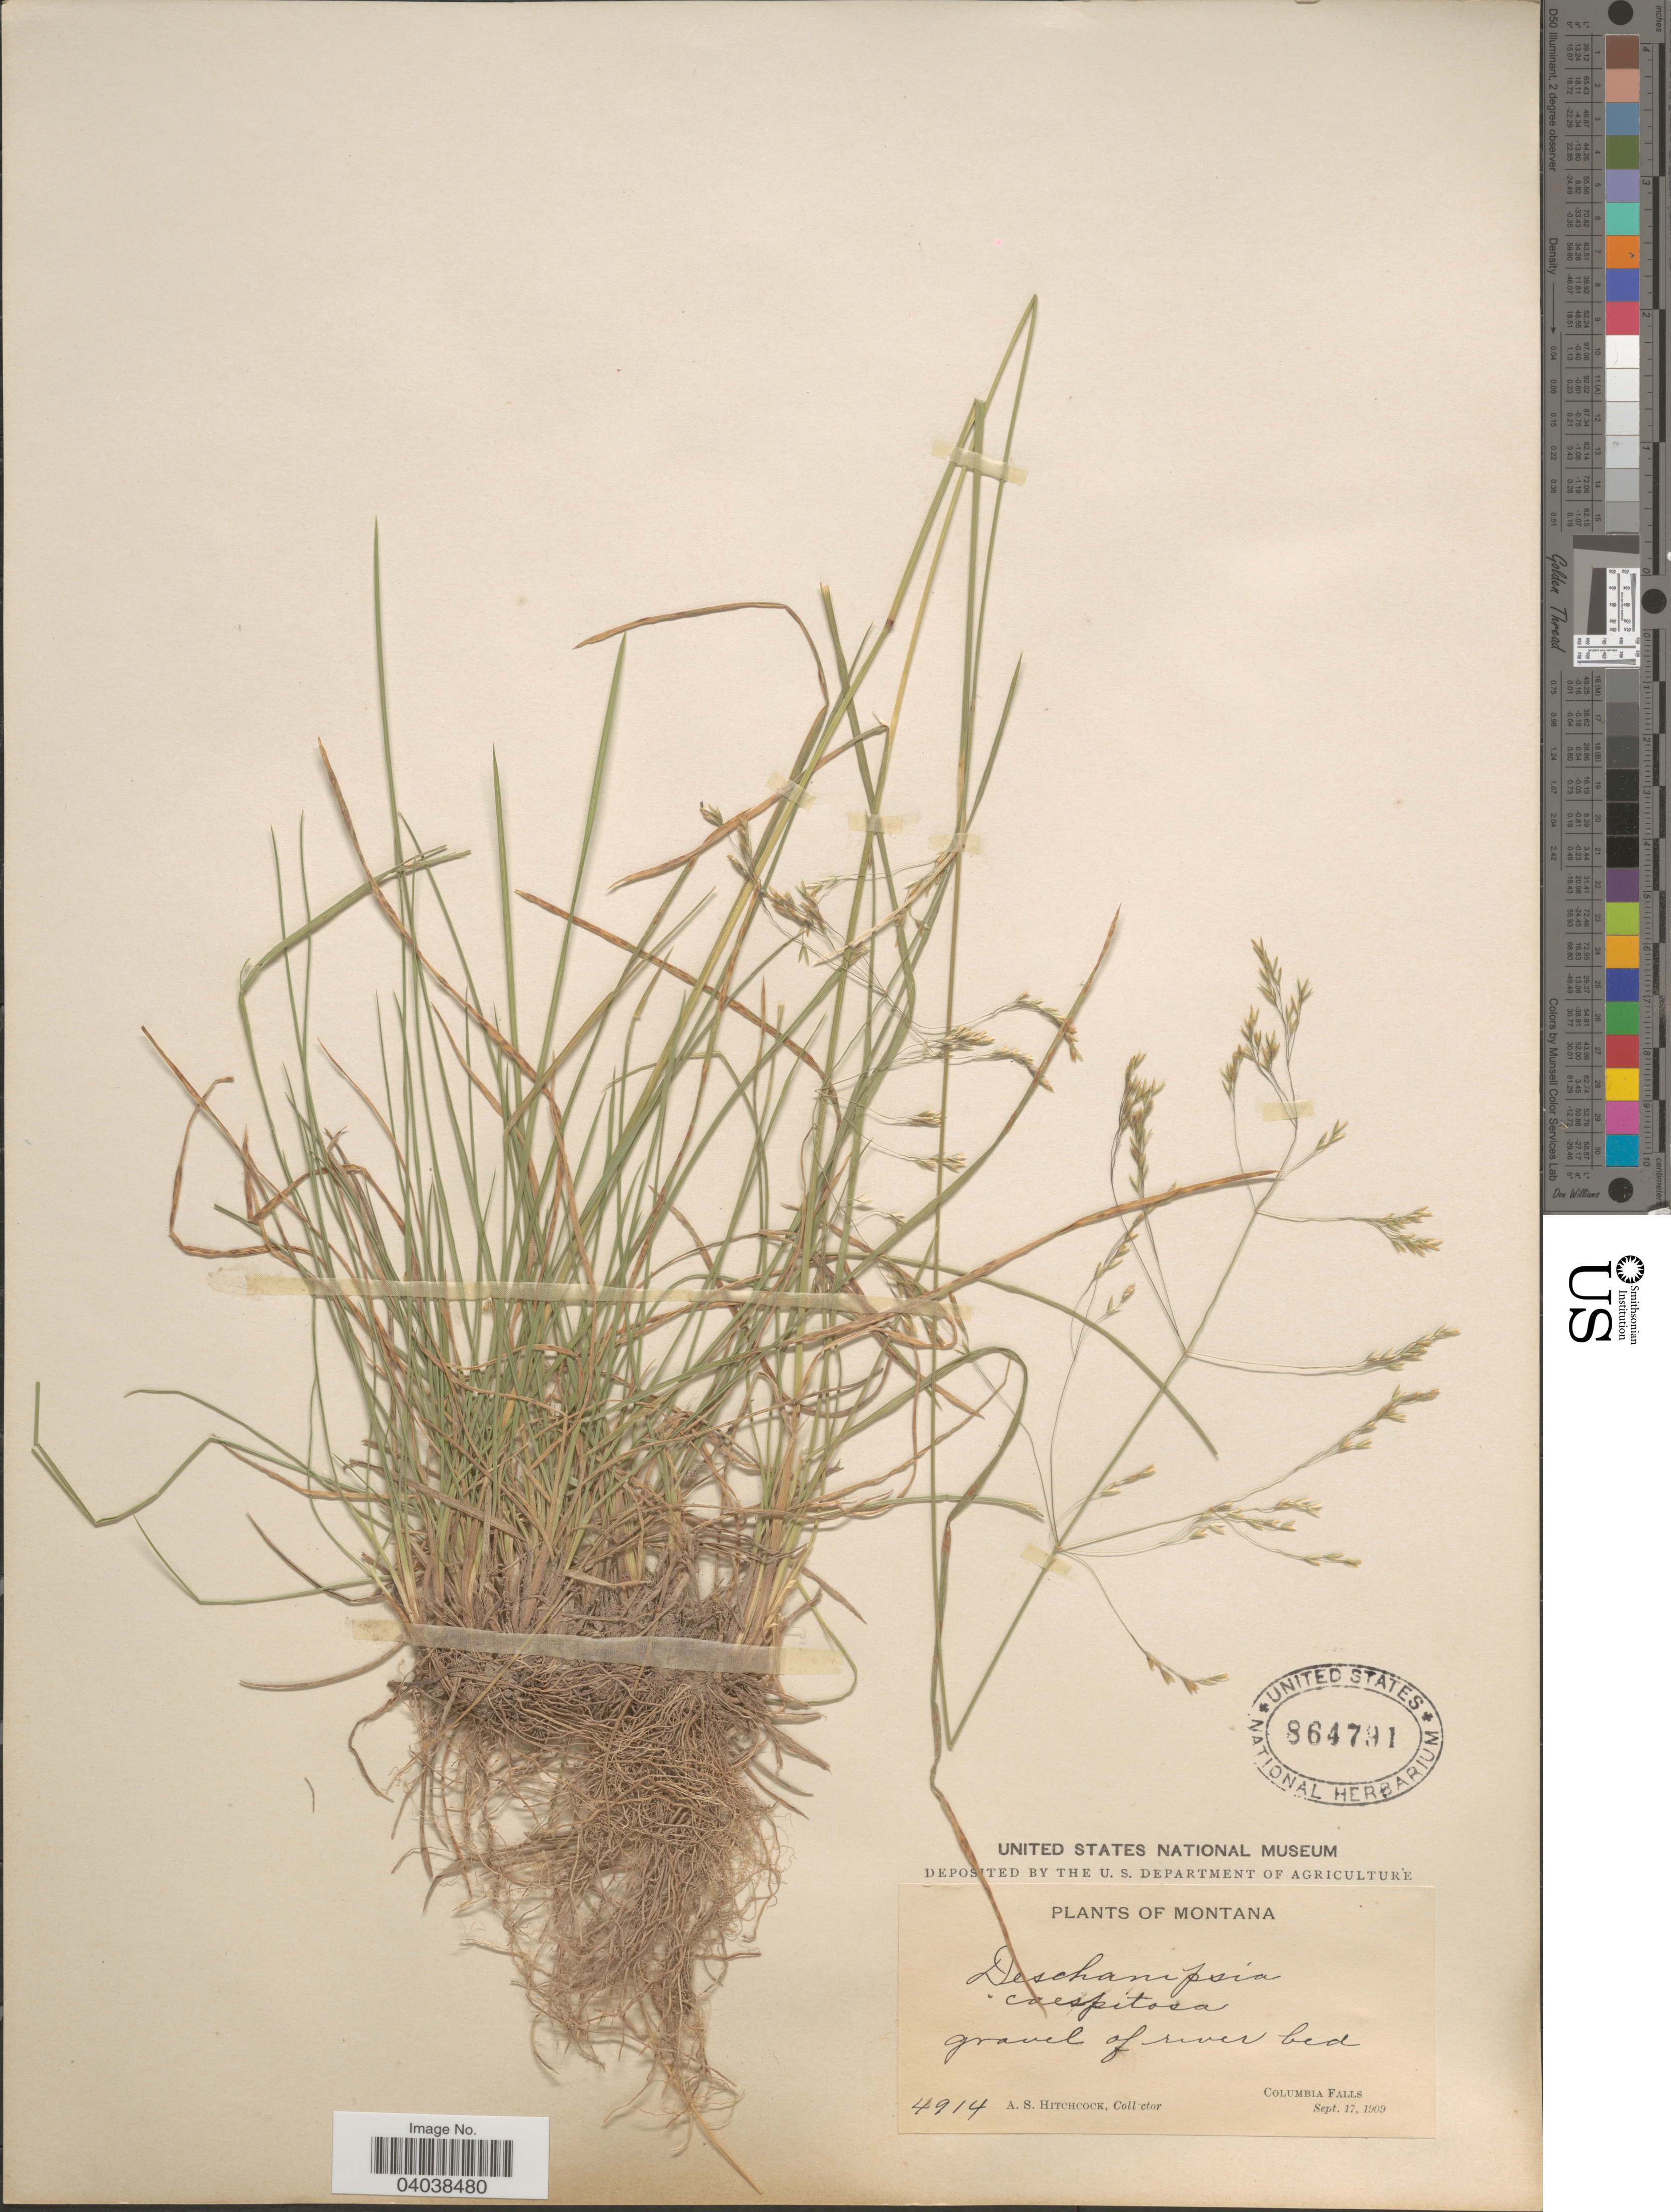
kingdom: Plantae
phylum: Tracheophyta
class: Liliopsida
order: Poales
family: Poaceae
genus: Deschampsia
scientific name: Deschampsia cespitosa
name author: (L.) P. Beauv.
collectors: A. S. Hitchcock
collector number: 4914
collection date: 1909-09-17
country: United States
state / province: Montana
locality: Gravel of river bed. Columbia Falls.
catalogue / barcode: US 864791